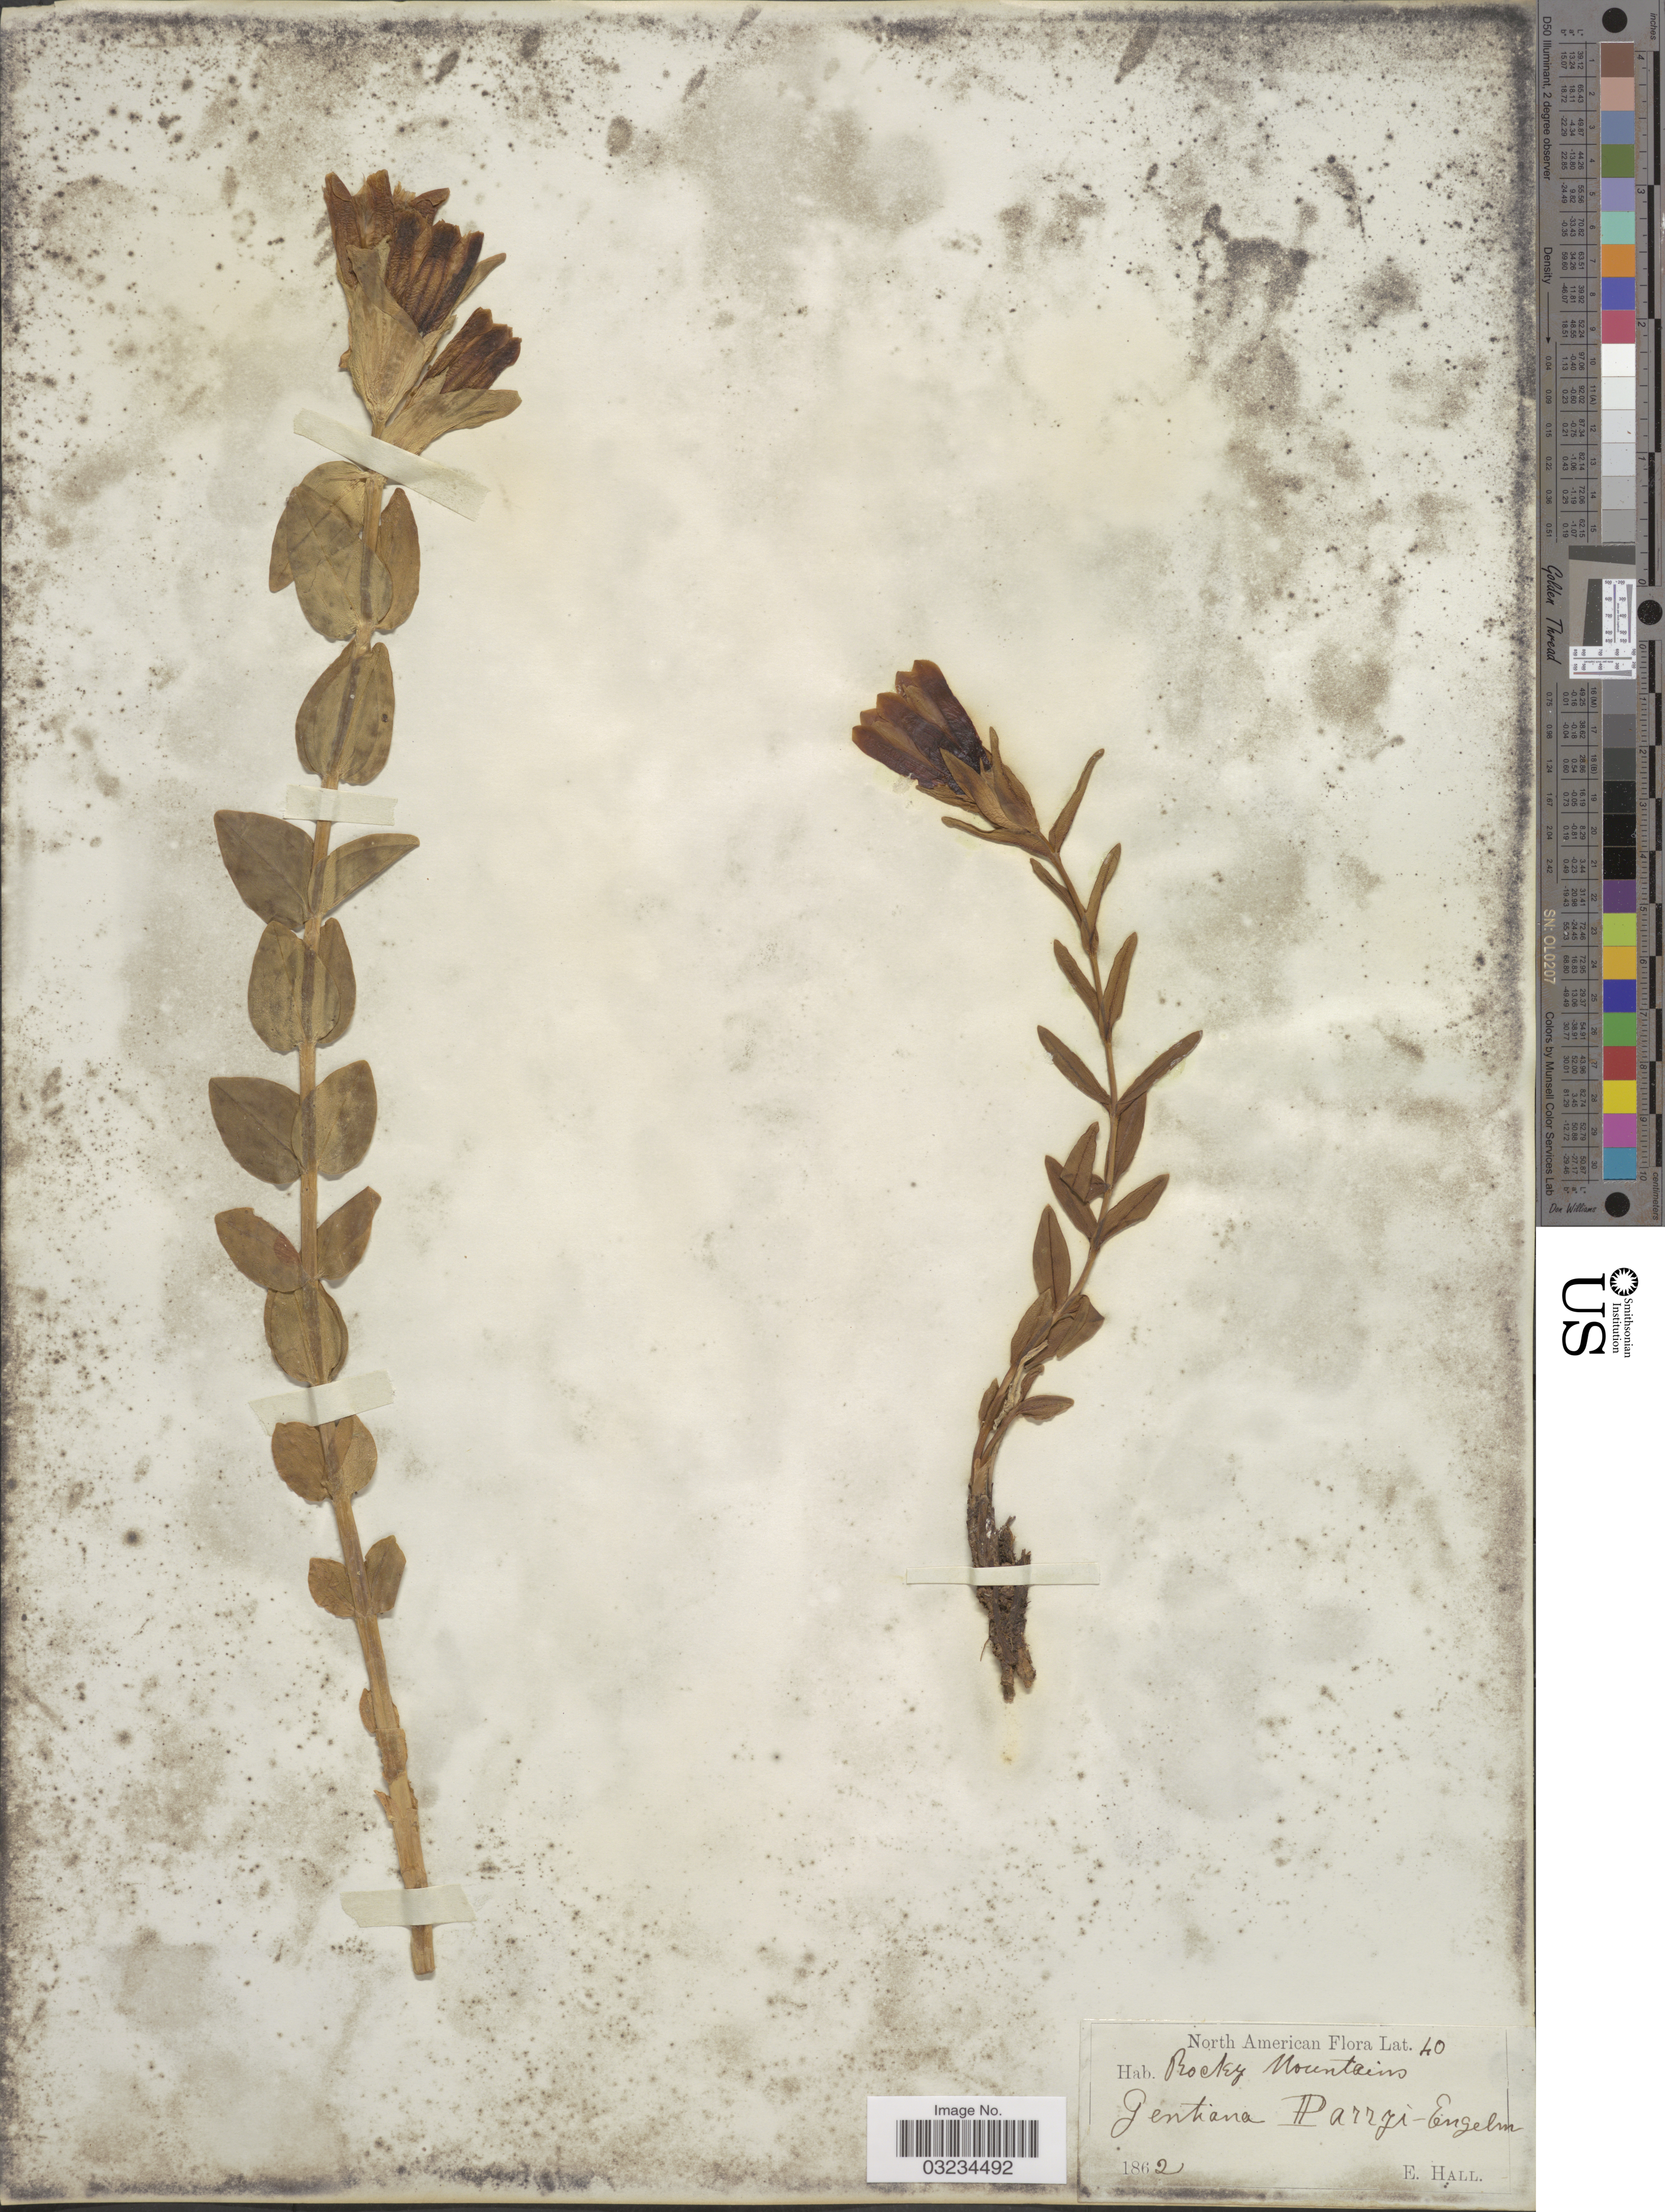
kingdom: Plantae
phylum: Tracheophyta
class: Magnoliopsida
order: Gentianales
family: Gentianaceae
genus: Gentiana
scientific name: Gentiana parryi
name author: Engelm.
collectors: E. Hall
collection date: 1862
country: United States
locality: North American.